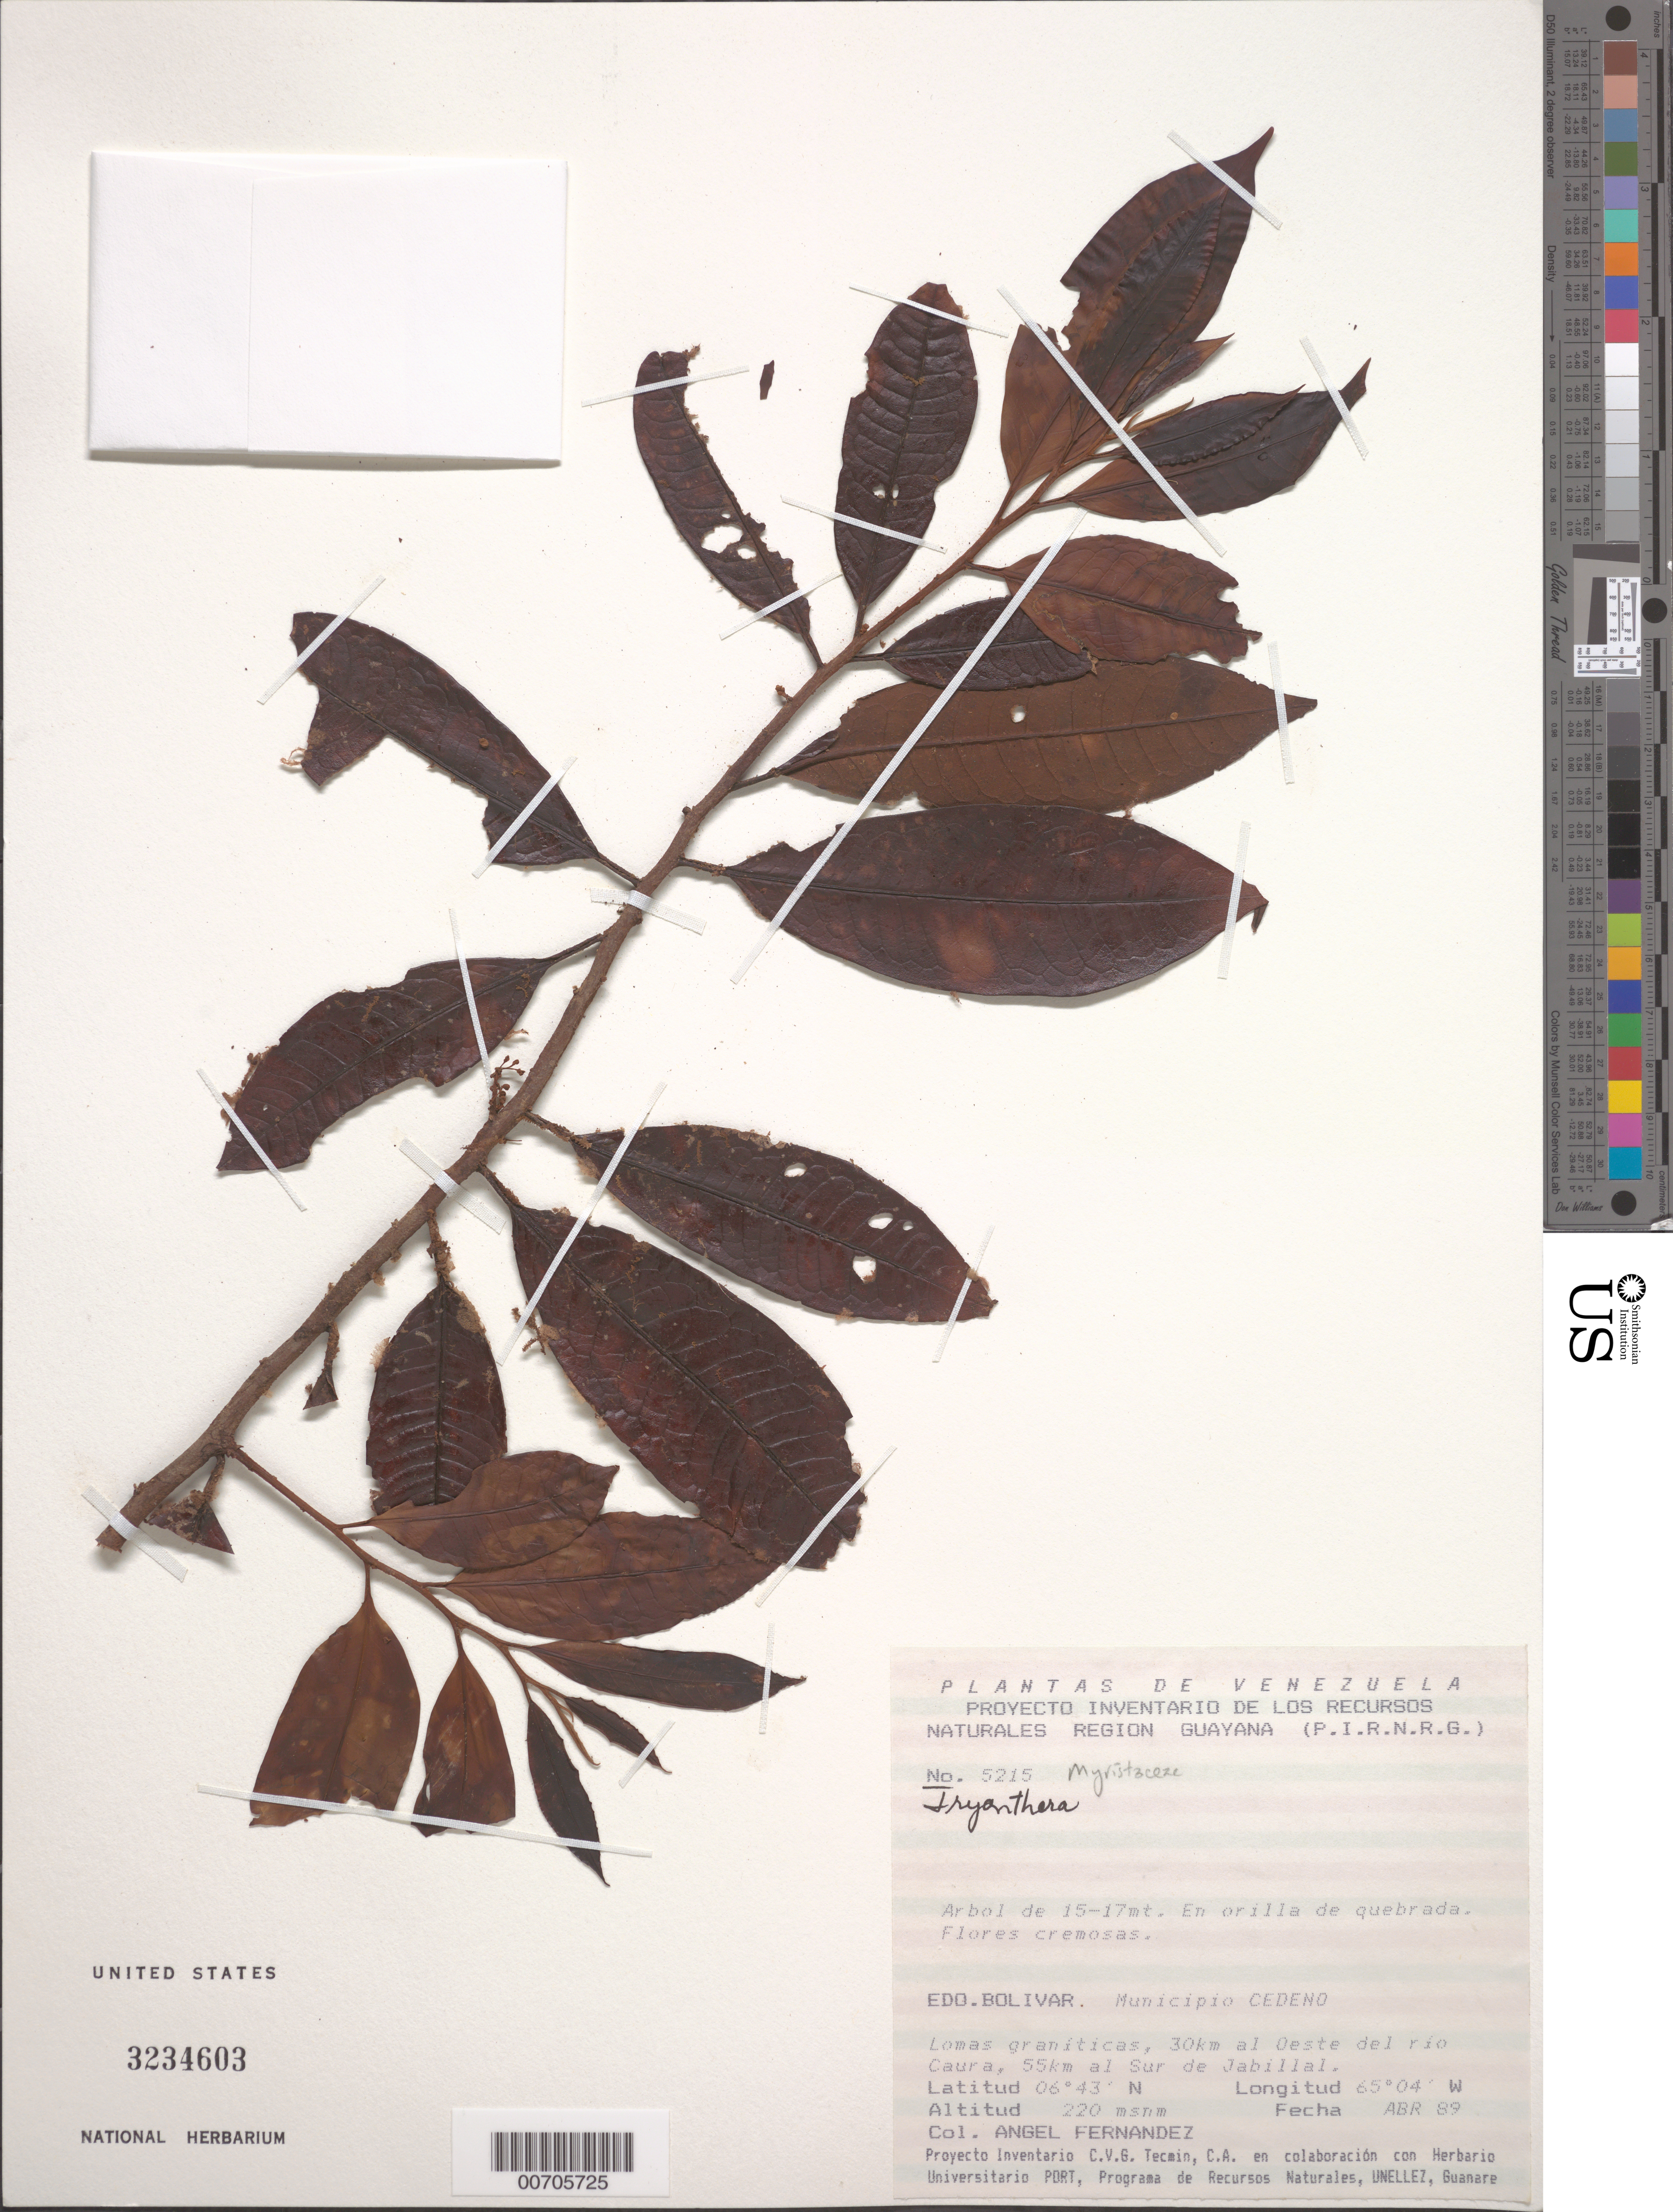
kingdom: Plantae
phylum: Tracheophyta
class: Magnoliopsida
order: Magnoliales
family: Myristicaceae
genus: Iryanthera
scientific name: Iryanthera sp.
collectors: A. Fernández & E. Sanoja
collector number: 5215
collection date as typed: Apr-89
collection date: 1989-04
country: Venezuela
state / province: Bolívar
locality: Mun. Cedeño, 30 km al Oeste del Río Caura, 55 km al Sur de Jabillal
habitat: Border of gorge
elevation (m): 220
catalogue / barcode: US 3234603